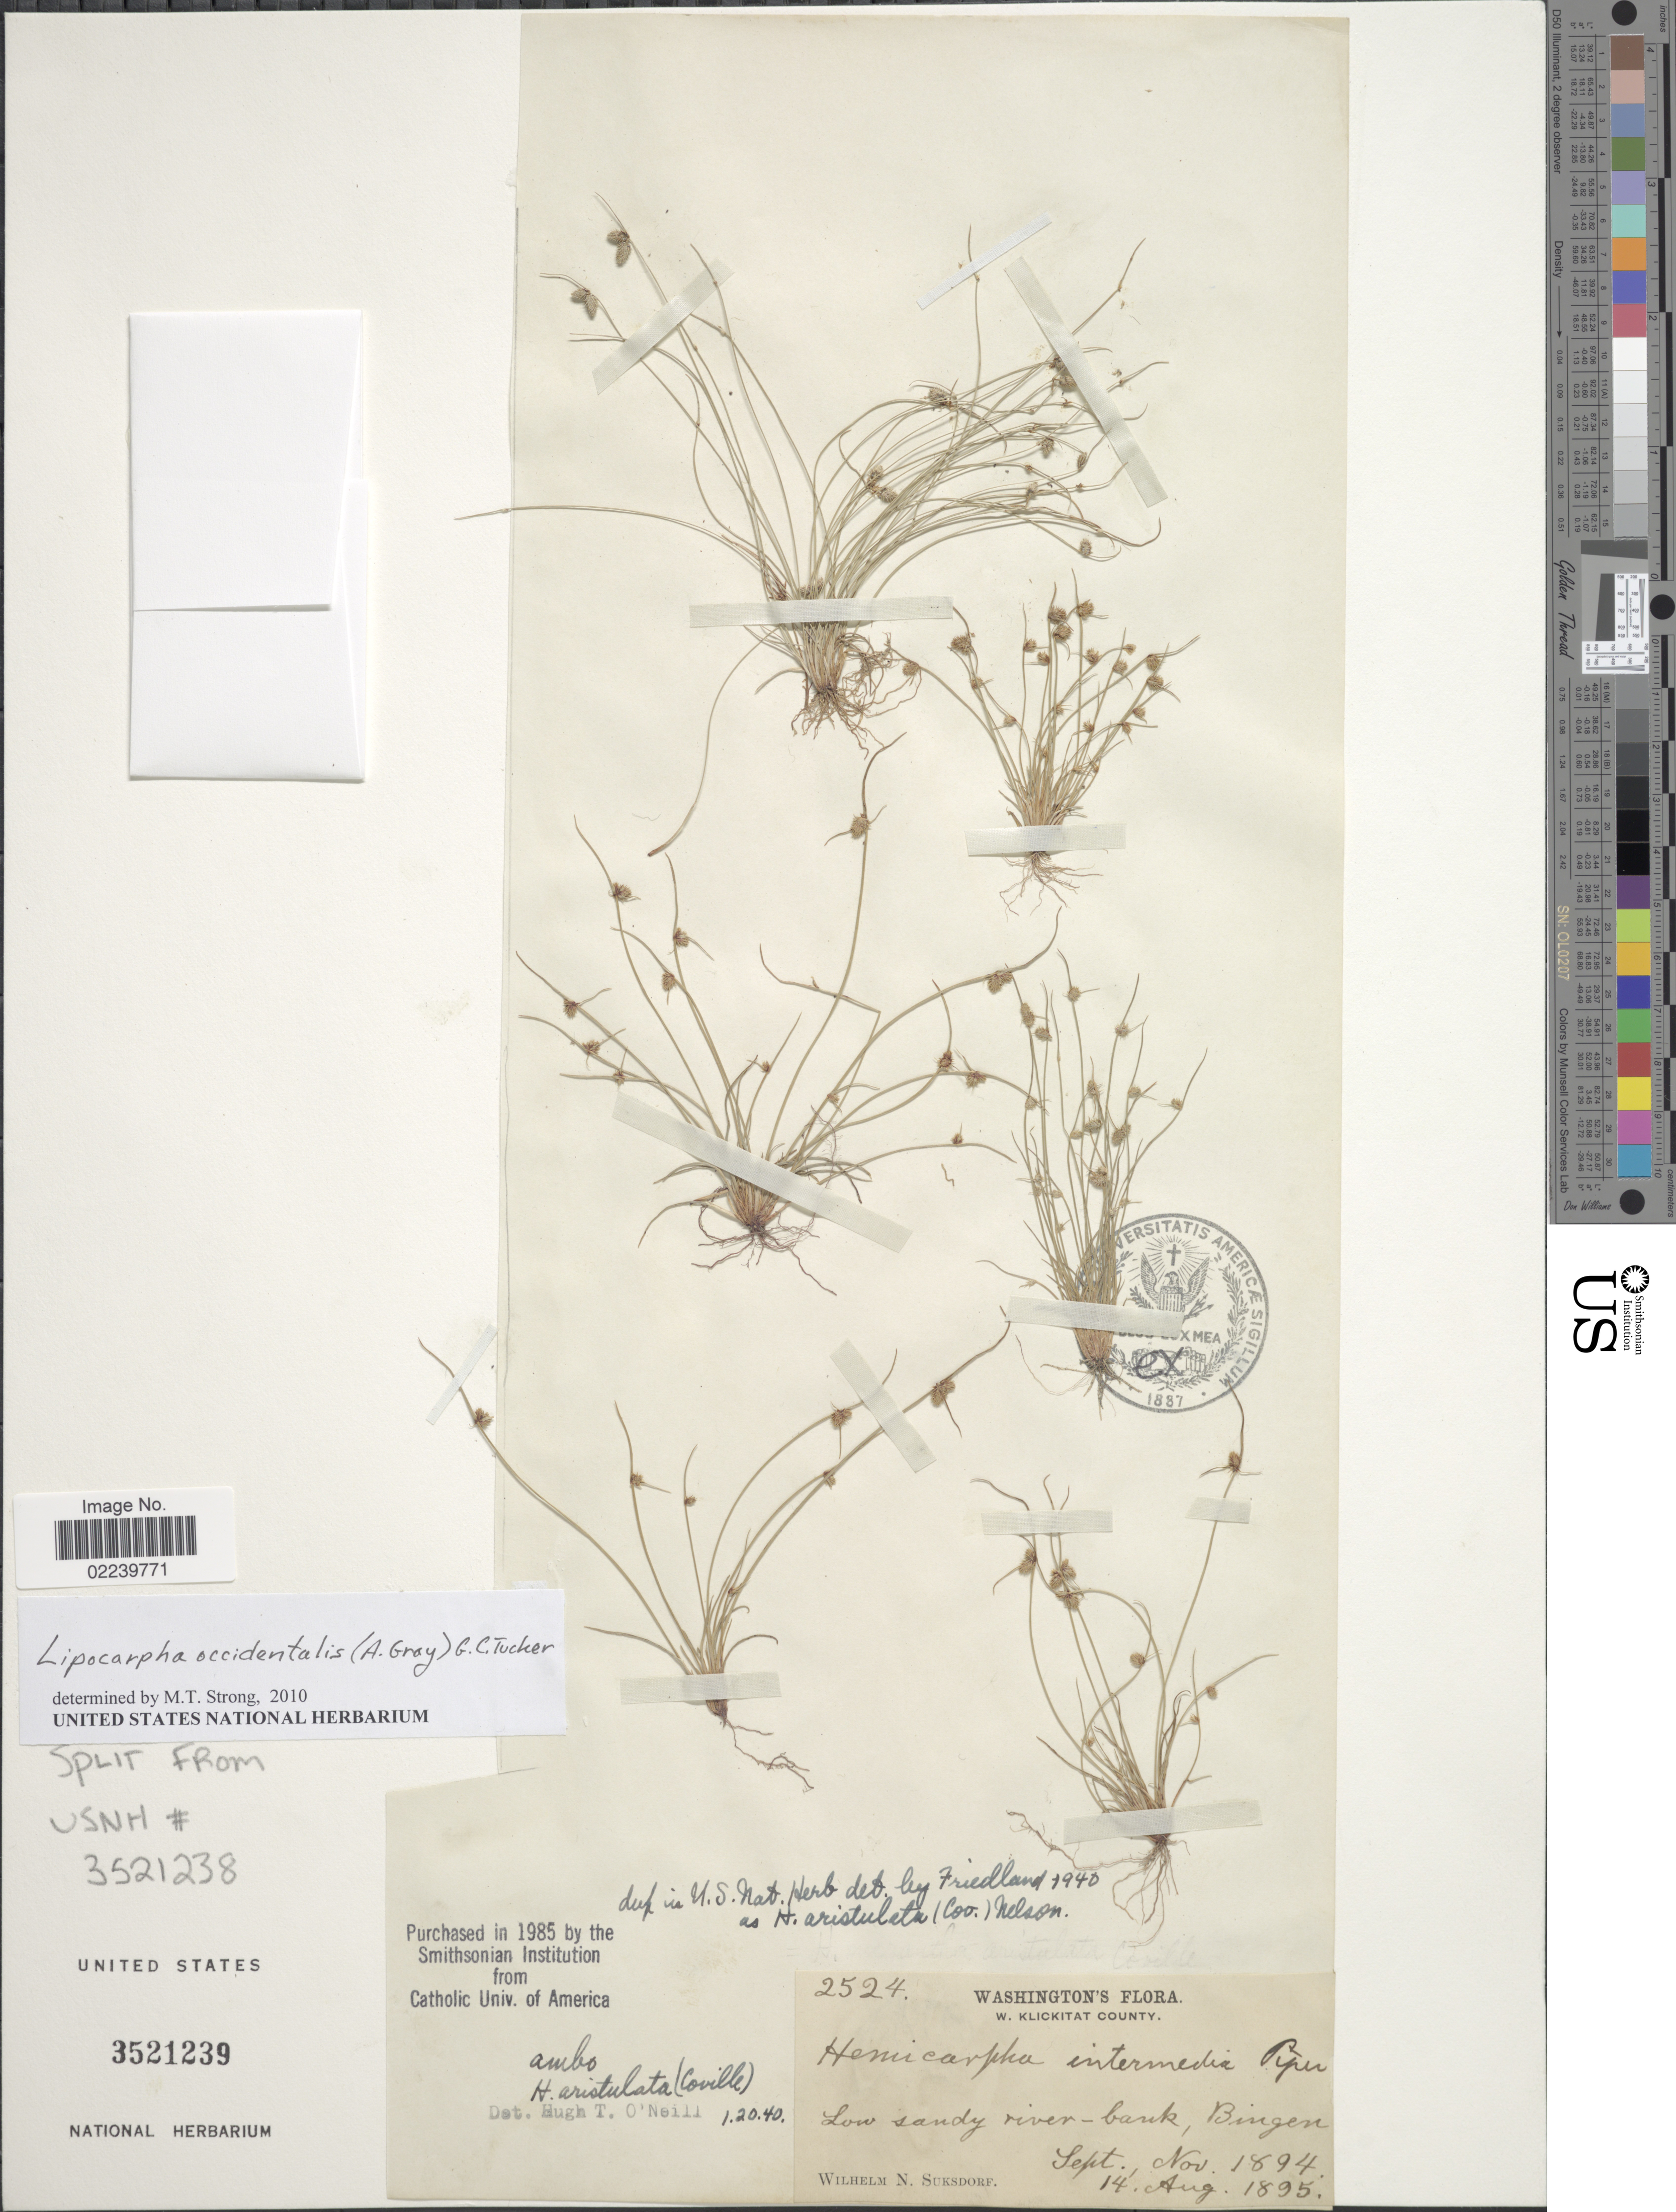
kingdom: Plantae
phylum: Tracheophyta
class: Liliopsida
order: Poales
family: Cyperaceae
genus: Cyperus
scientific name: Cyperus hemioccidentalis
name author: Goetgh.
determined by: Strong, M. T., (US), Smithsonian Institution - National Museum of Natural History (UNITED STATES)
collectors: W. N. Suksdorf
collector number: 2524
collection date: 1895-08-14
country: United States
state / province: Washington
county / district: Klickitat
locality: W. Klickitat County, Bingen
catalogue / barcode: US 3521239